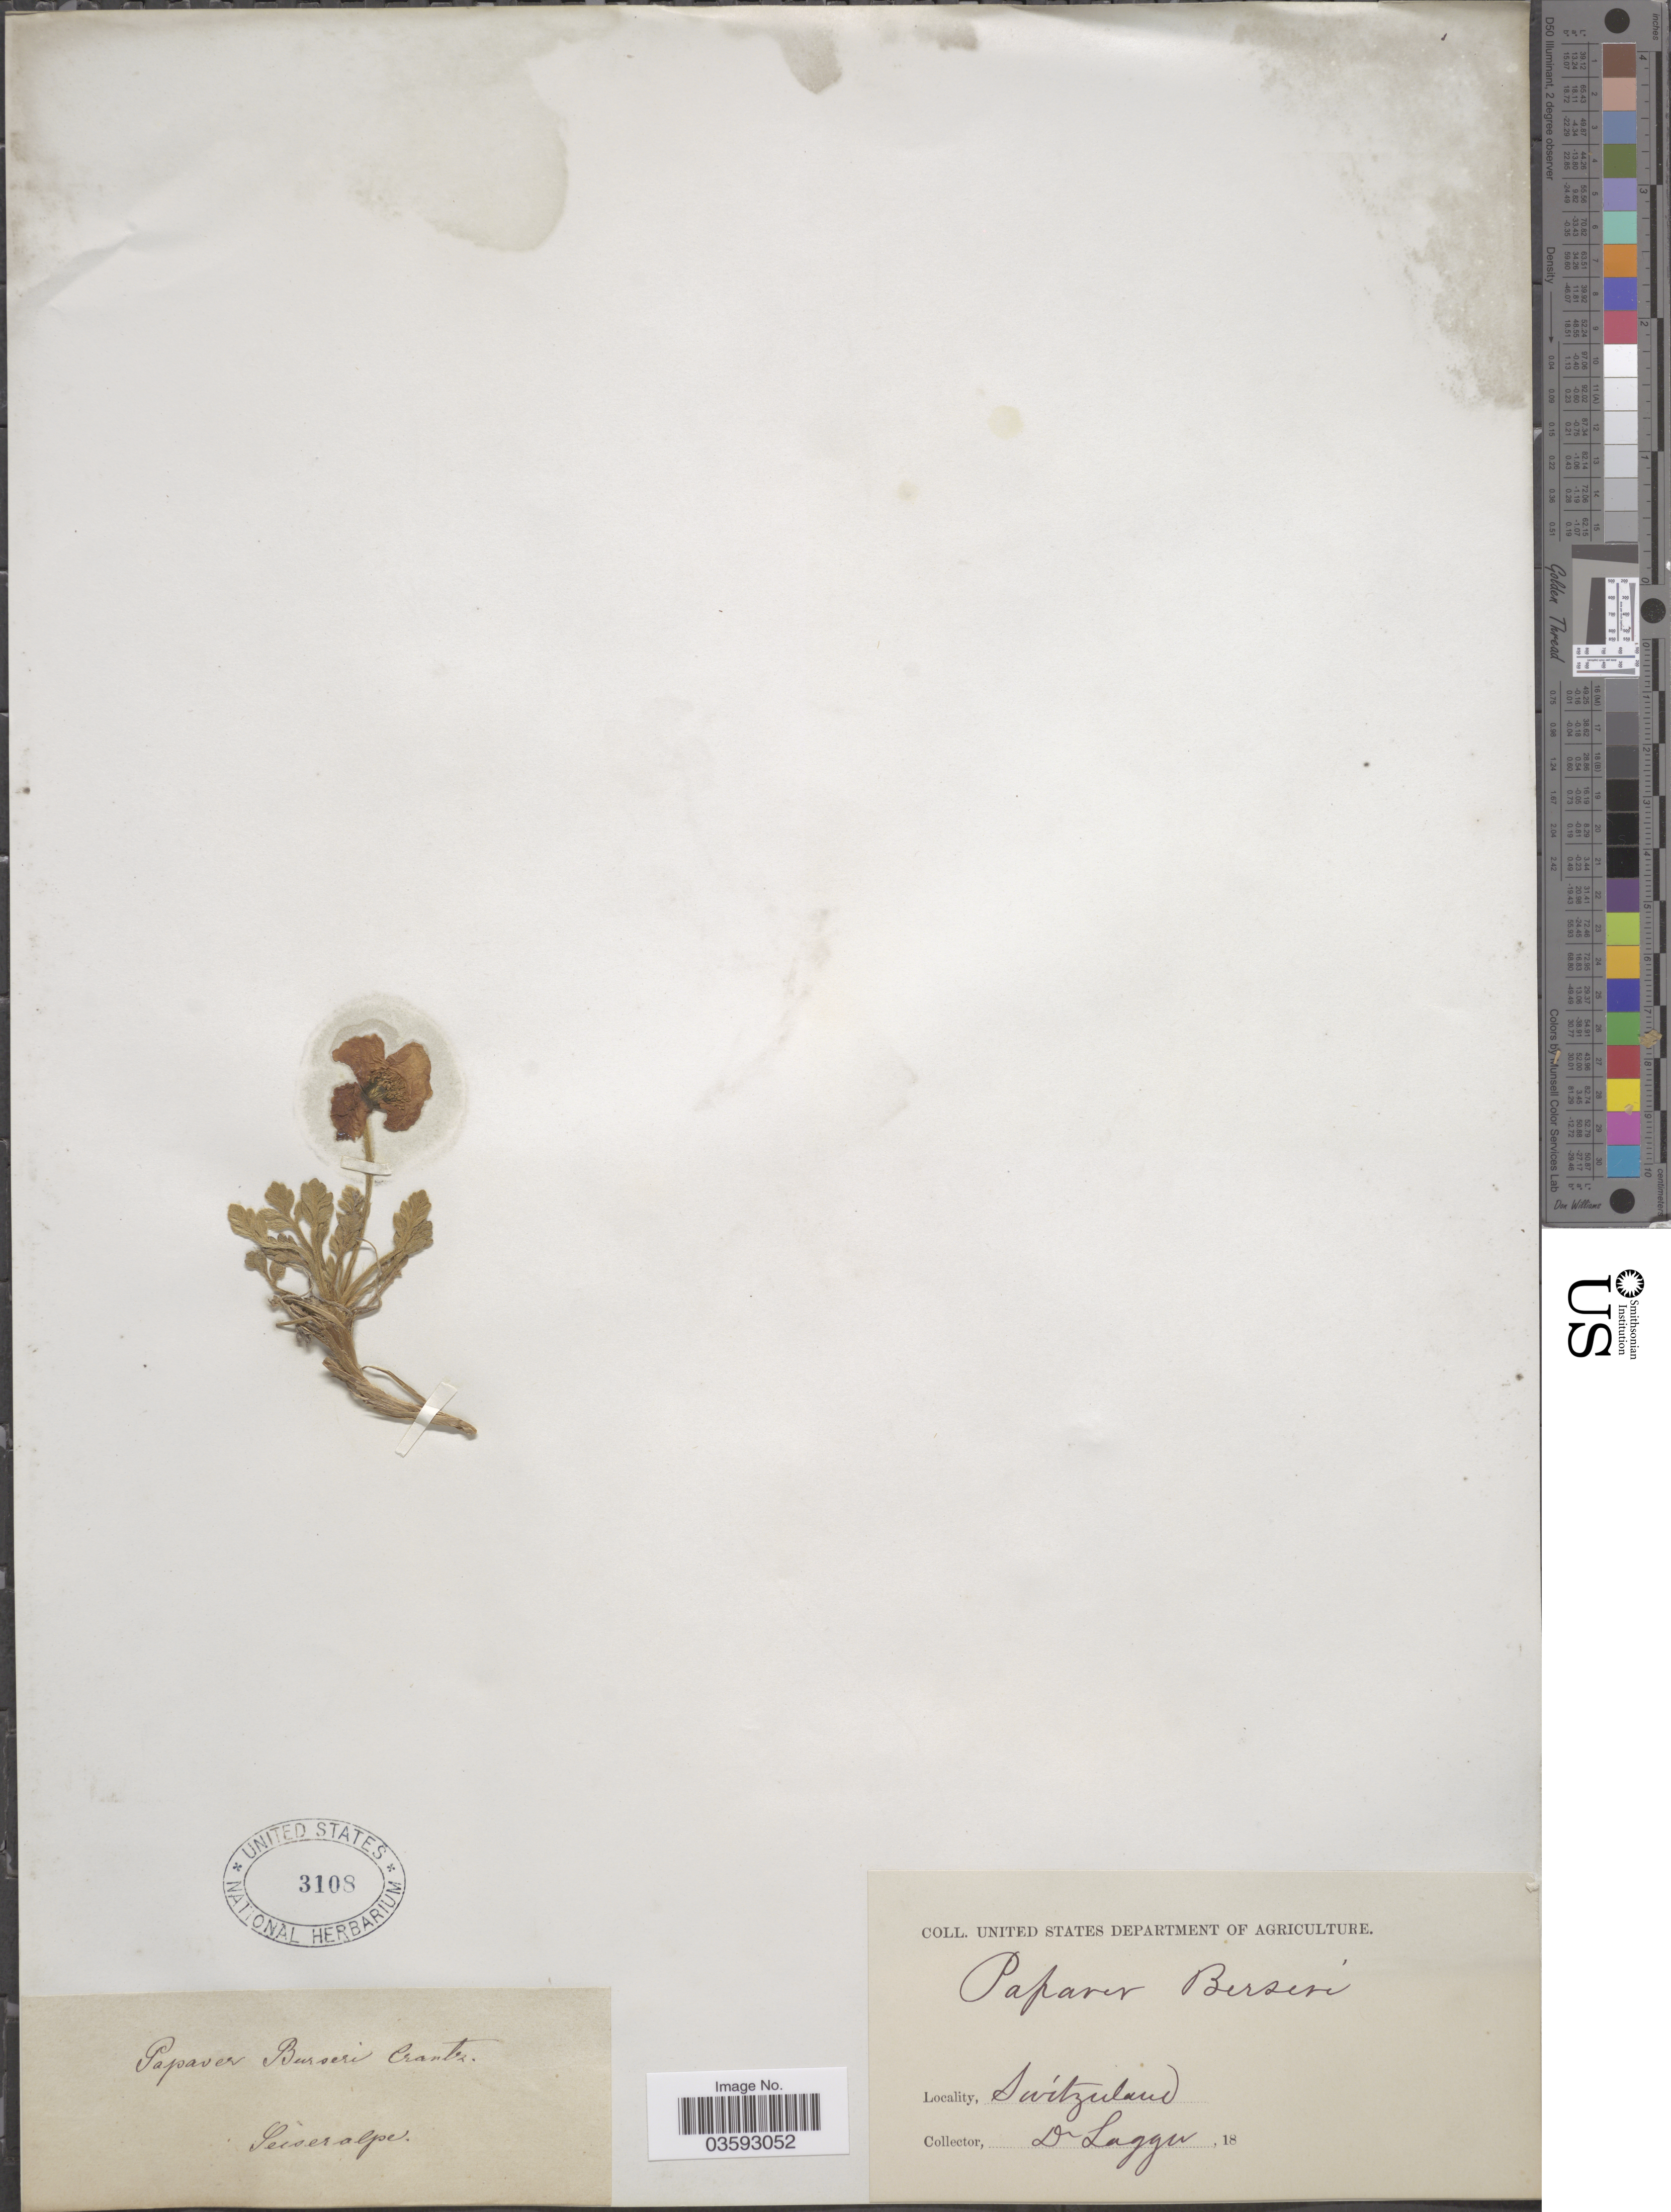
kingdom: Plantae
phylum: Tracheophyta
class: Magnoliopsida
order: Ranunculales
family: Papaveraceae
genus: Papaver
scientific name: Papaver burseri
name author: Crantz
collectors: F. J. Lagger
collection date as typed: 18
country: Switzerland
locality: Seiseralpe.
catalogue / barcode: US 3108